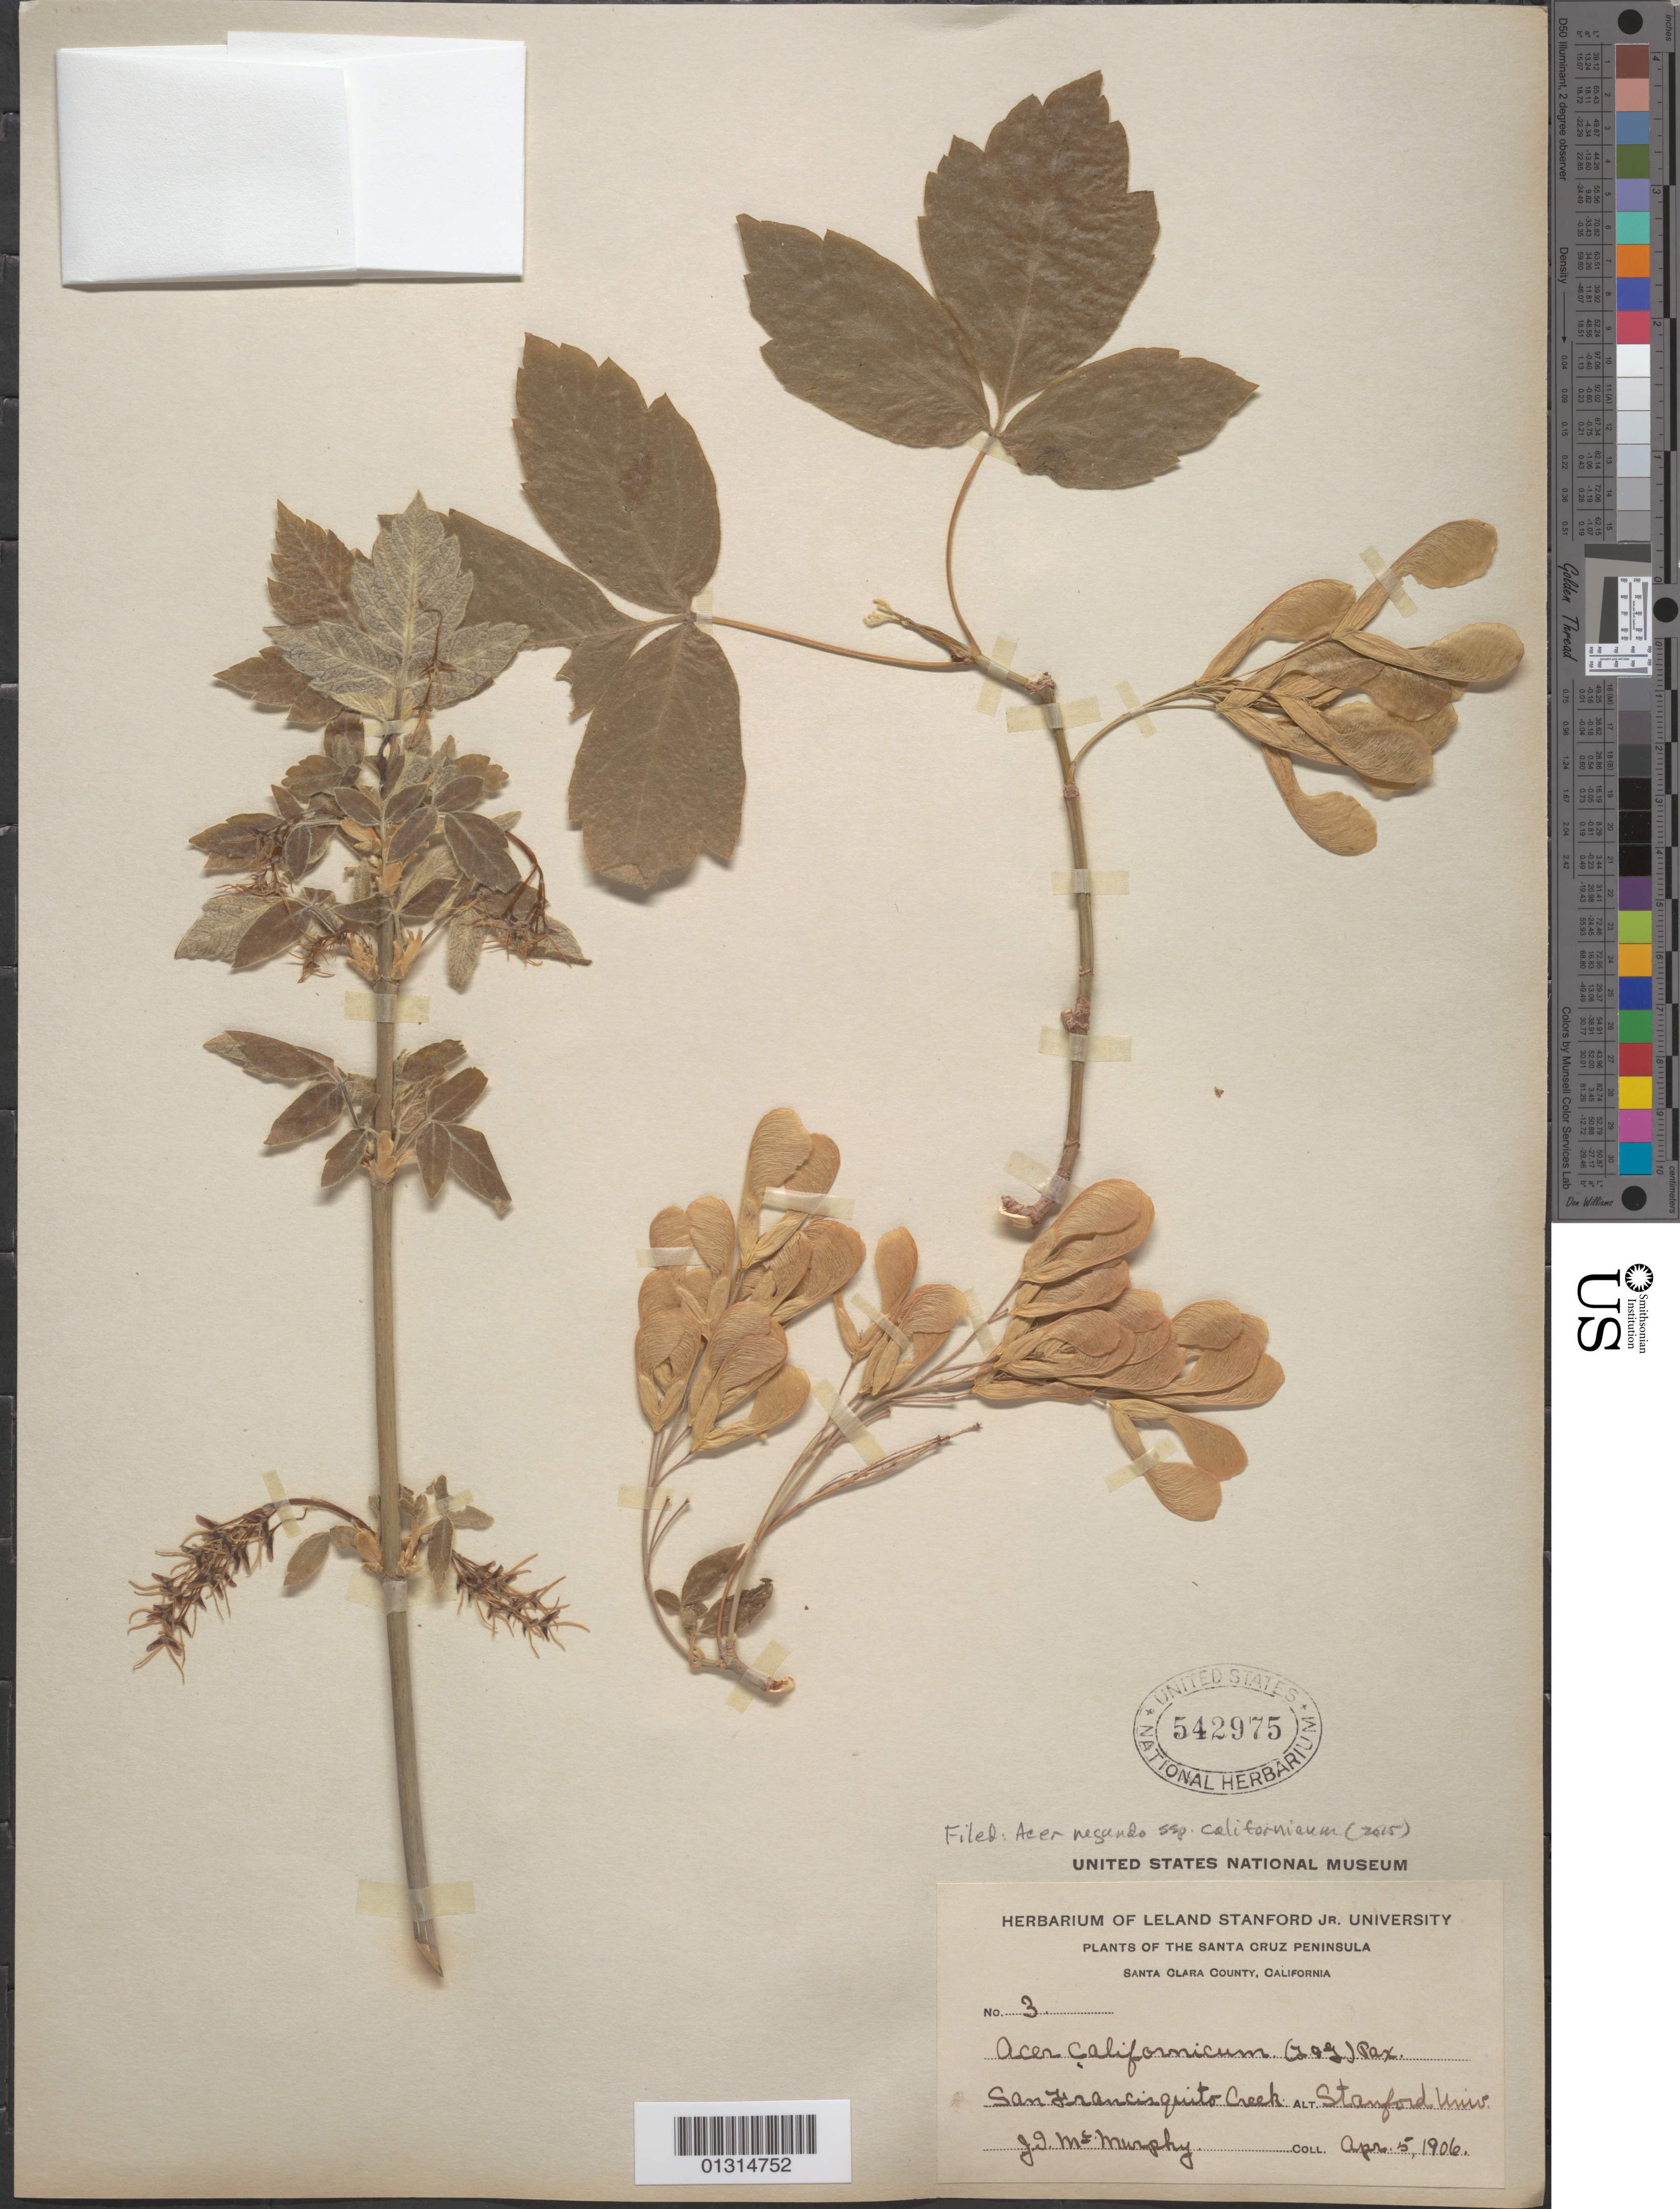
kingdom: Plantae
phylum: Tracheophyta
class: Magnoliopsida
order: Sapindales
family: Sapindaceae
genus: Acer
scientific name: Acer negundo subsp. californicum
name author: (Torr. & A. Gray) Wesm.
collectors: J. McMurphy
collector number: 3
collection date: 1906-04-05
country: United States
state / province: California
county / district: Santa Cruz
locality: Santa Cruz County, San Francisquito Creek, Stanford University.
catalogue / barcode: US 542975